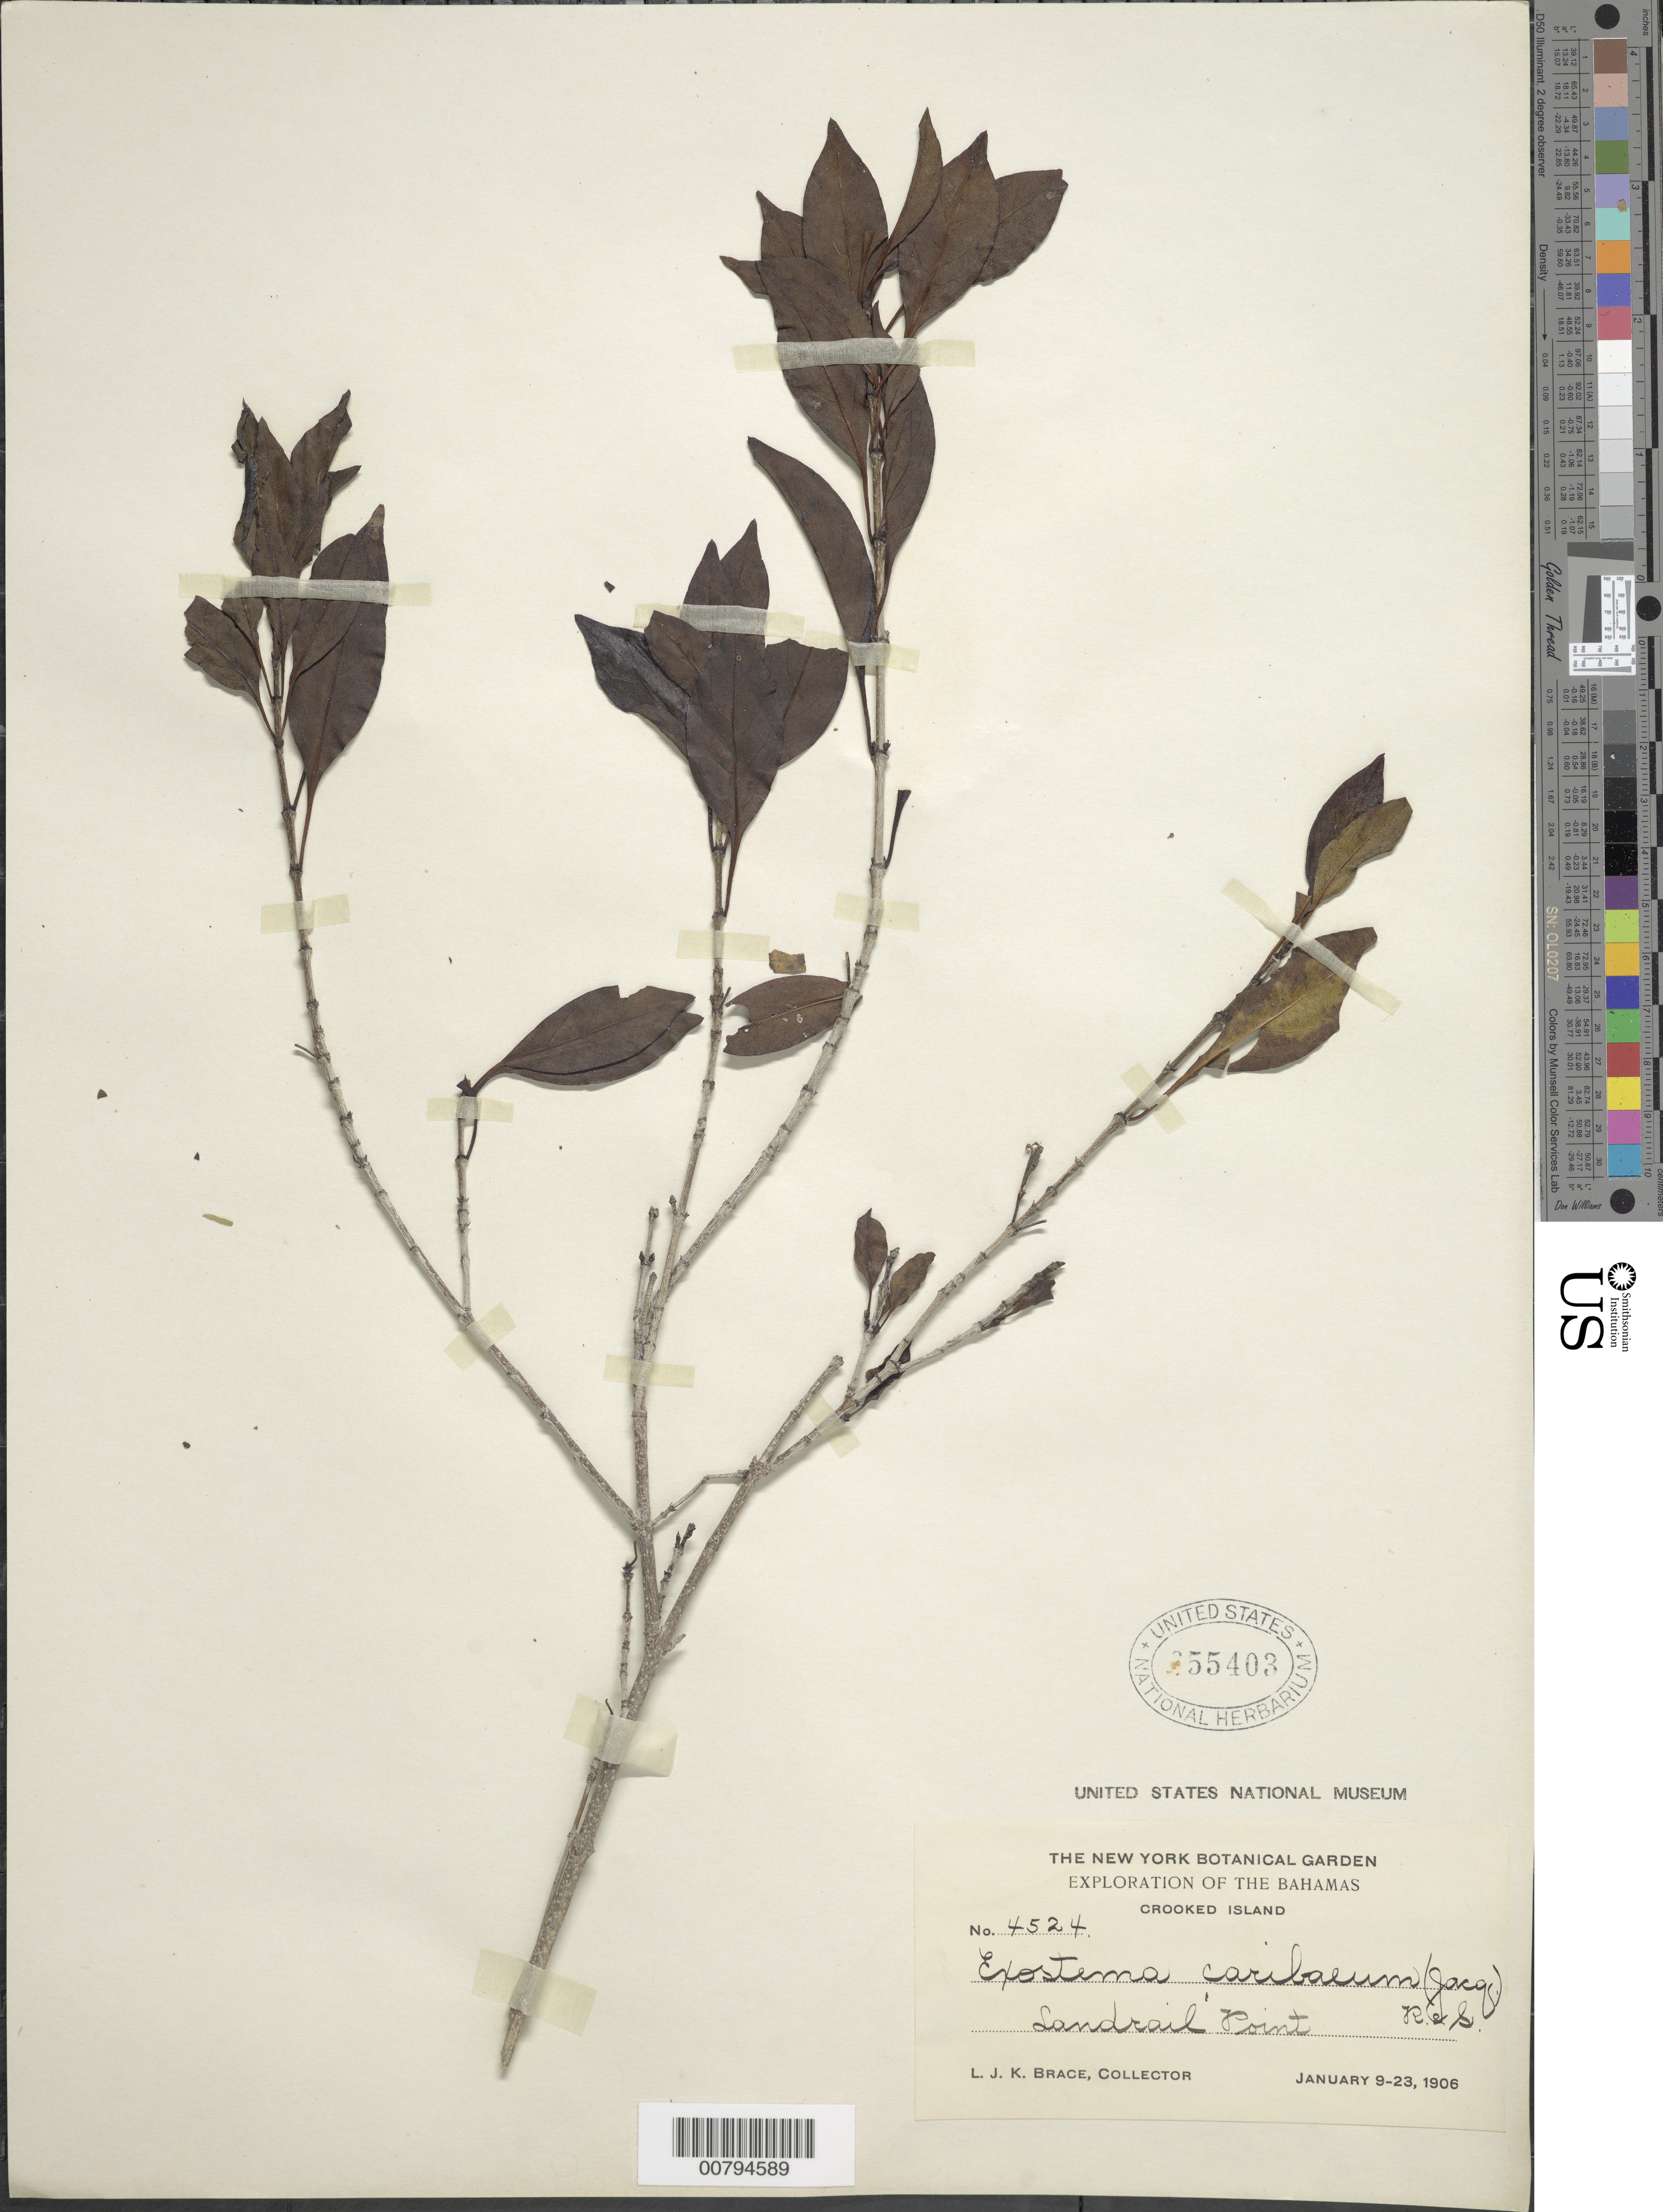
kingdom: Plantae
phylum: Tracheophyta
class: Magnoliopsida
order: Gentianales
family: Rubiaceae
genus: Exostema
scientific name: Exostema caribaeum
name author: (Jacq.) Roem. & Schult.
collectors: L. J. K. Brace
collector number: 4524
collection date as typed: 09 Jan 1906 to 23 Jan 1906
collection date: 1906-01-09/1906-01-23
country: Bahamas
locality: Crooked Island. Sandrail Point.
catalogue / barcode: US 255403